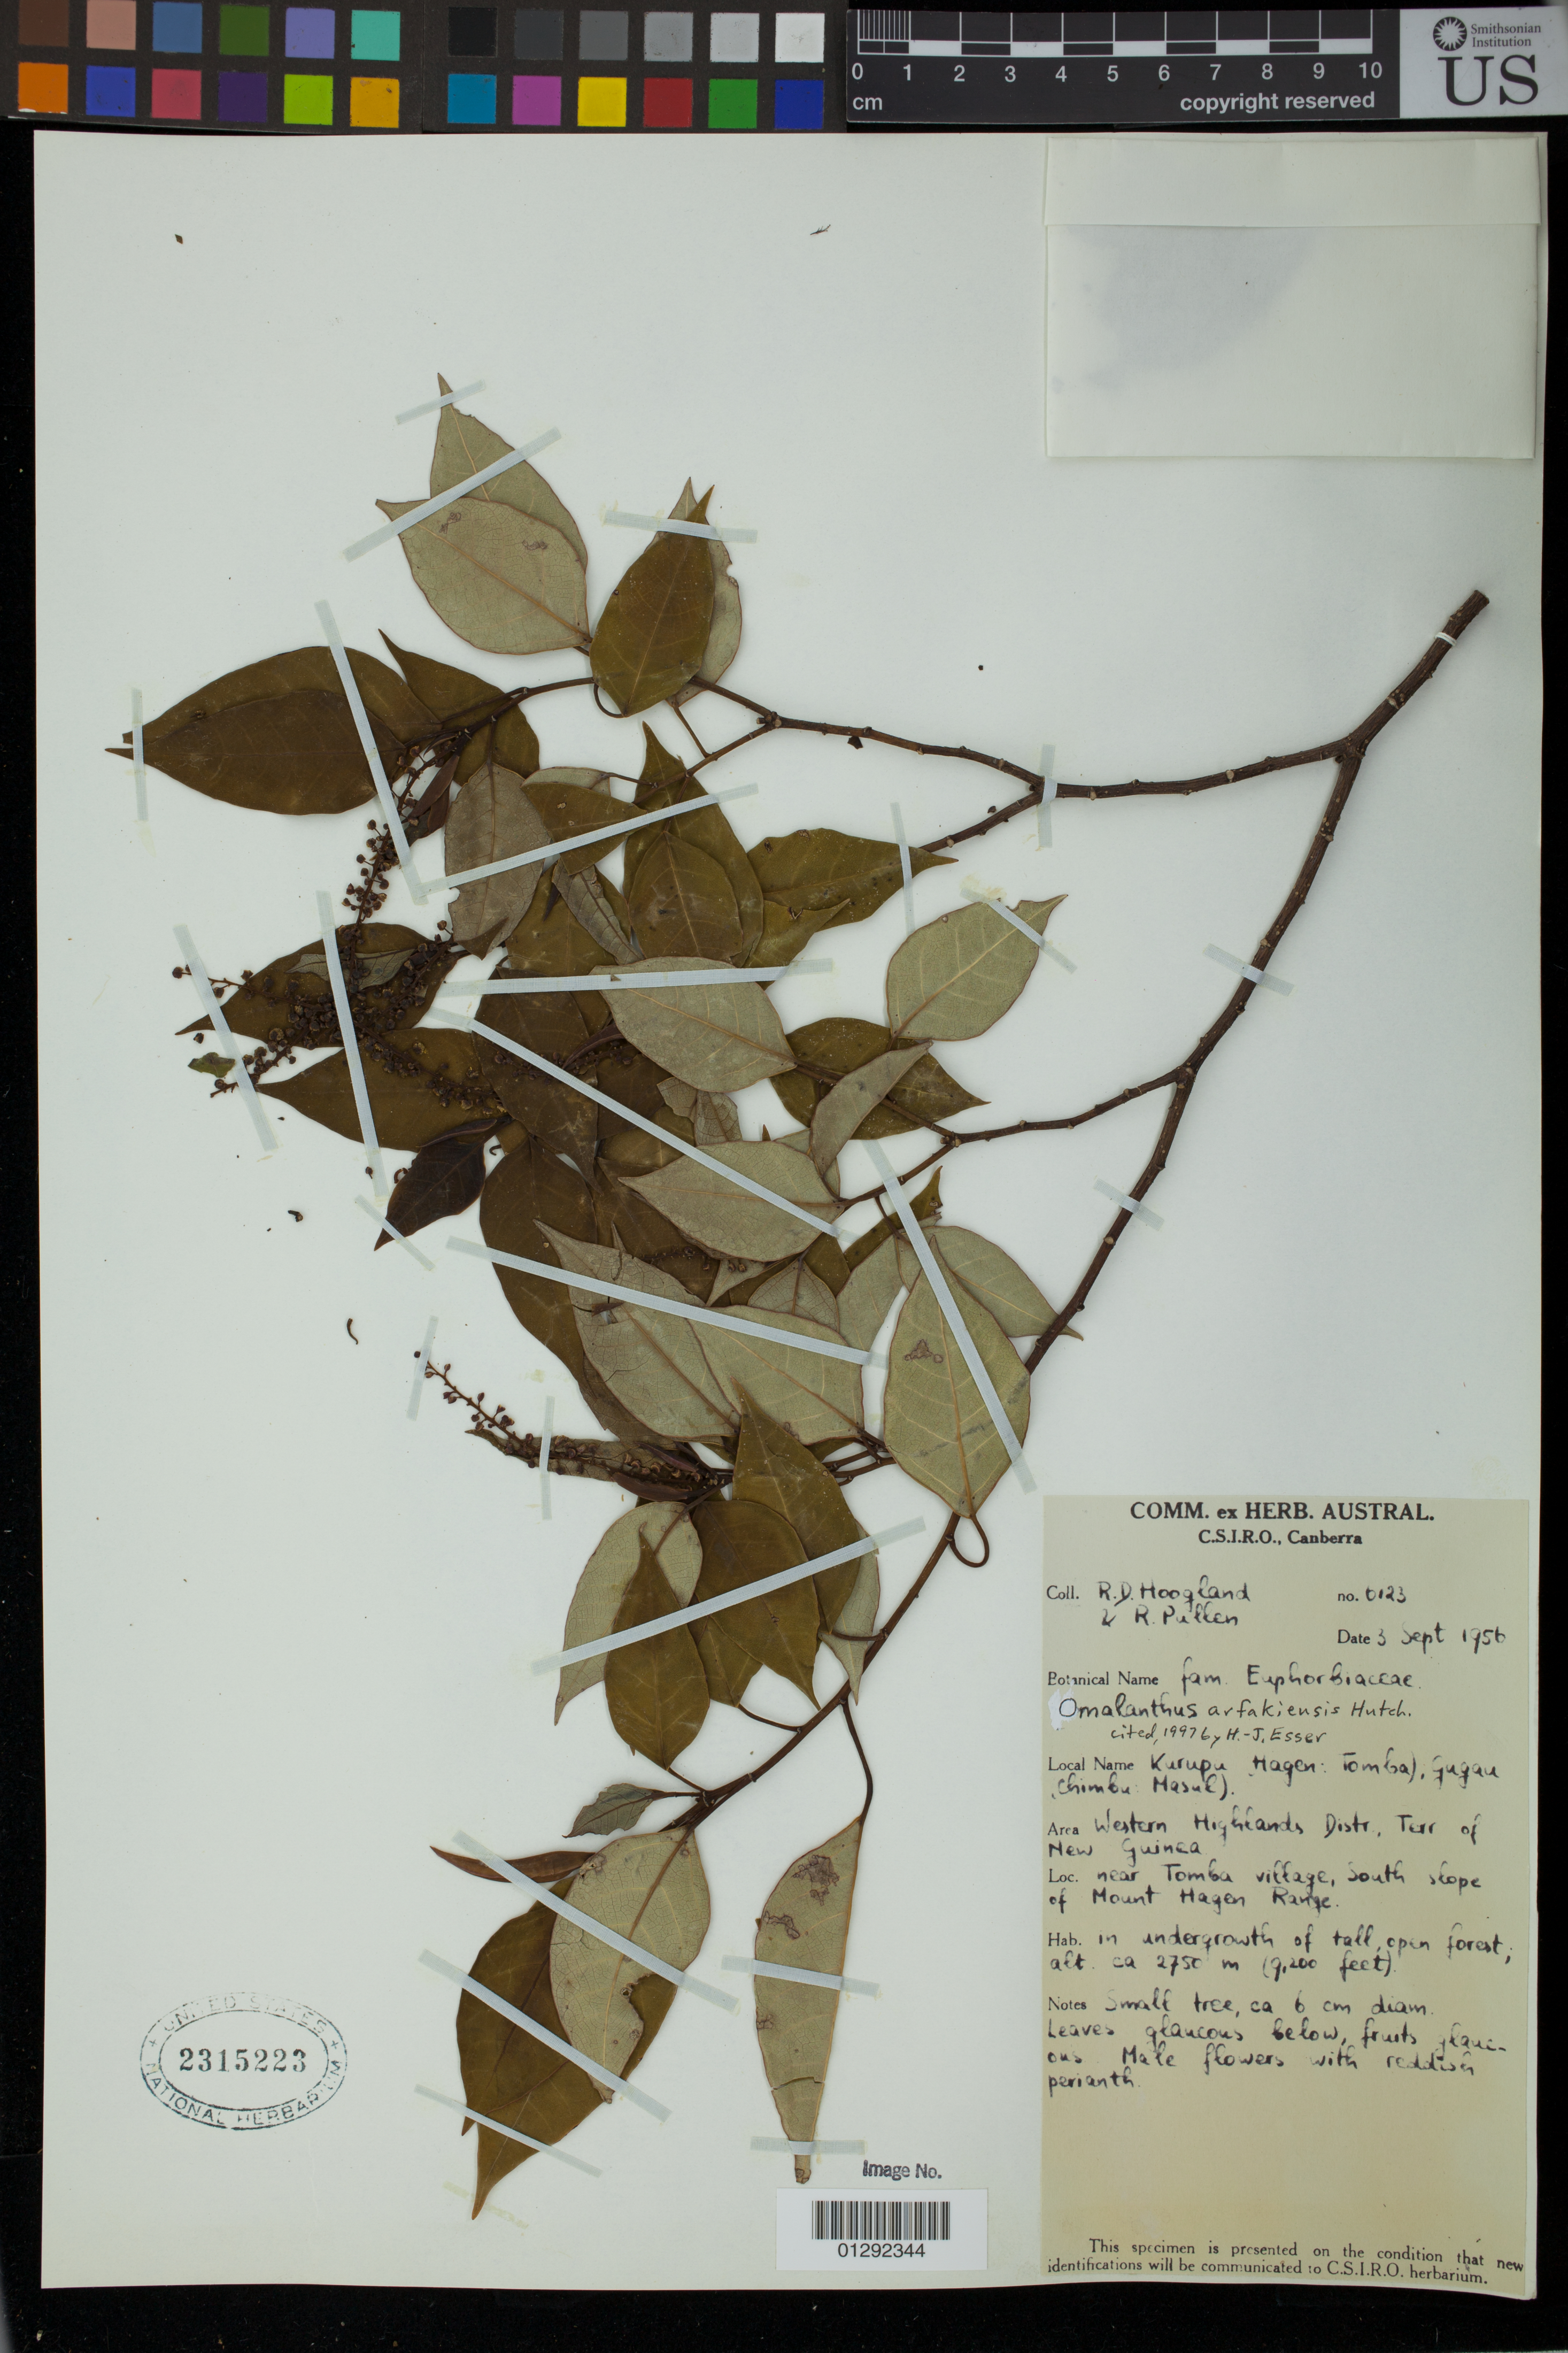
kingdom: Plantae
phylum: Tracheophyta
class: Magnoliopsida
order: Malpighiales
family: Euphorbiaceae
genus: Homalanthus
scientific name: Homalanthus arfakiensis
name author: Hutch.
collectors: R. D. Hoogland & R. Pullen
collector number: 0123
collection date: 1956-09-03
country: Papua New Guinea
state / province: Western Highlands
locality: Near Tomba village, South slope of Mount Hagen Range.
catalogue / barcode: US 2315223